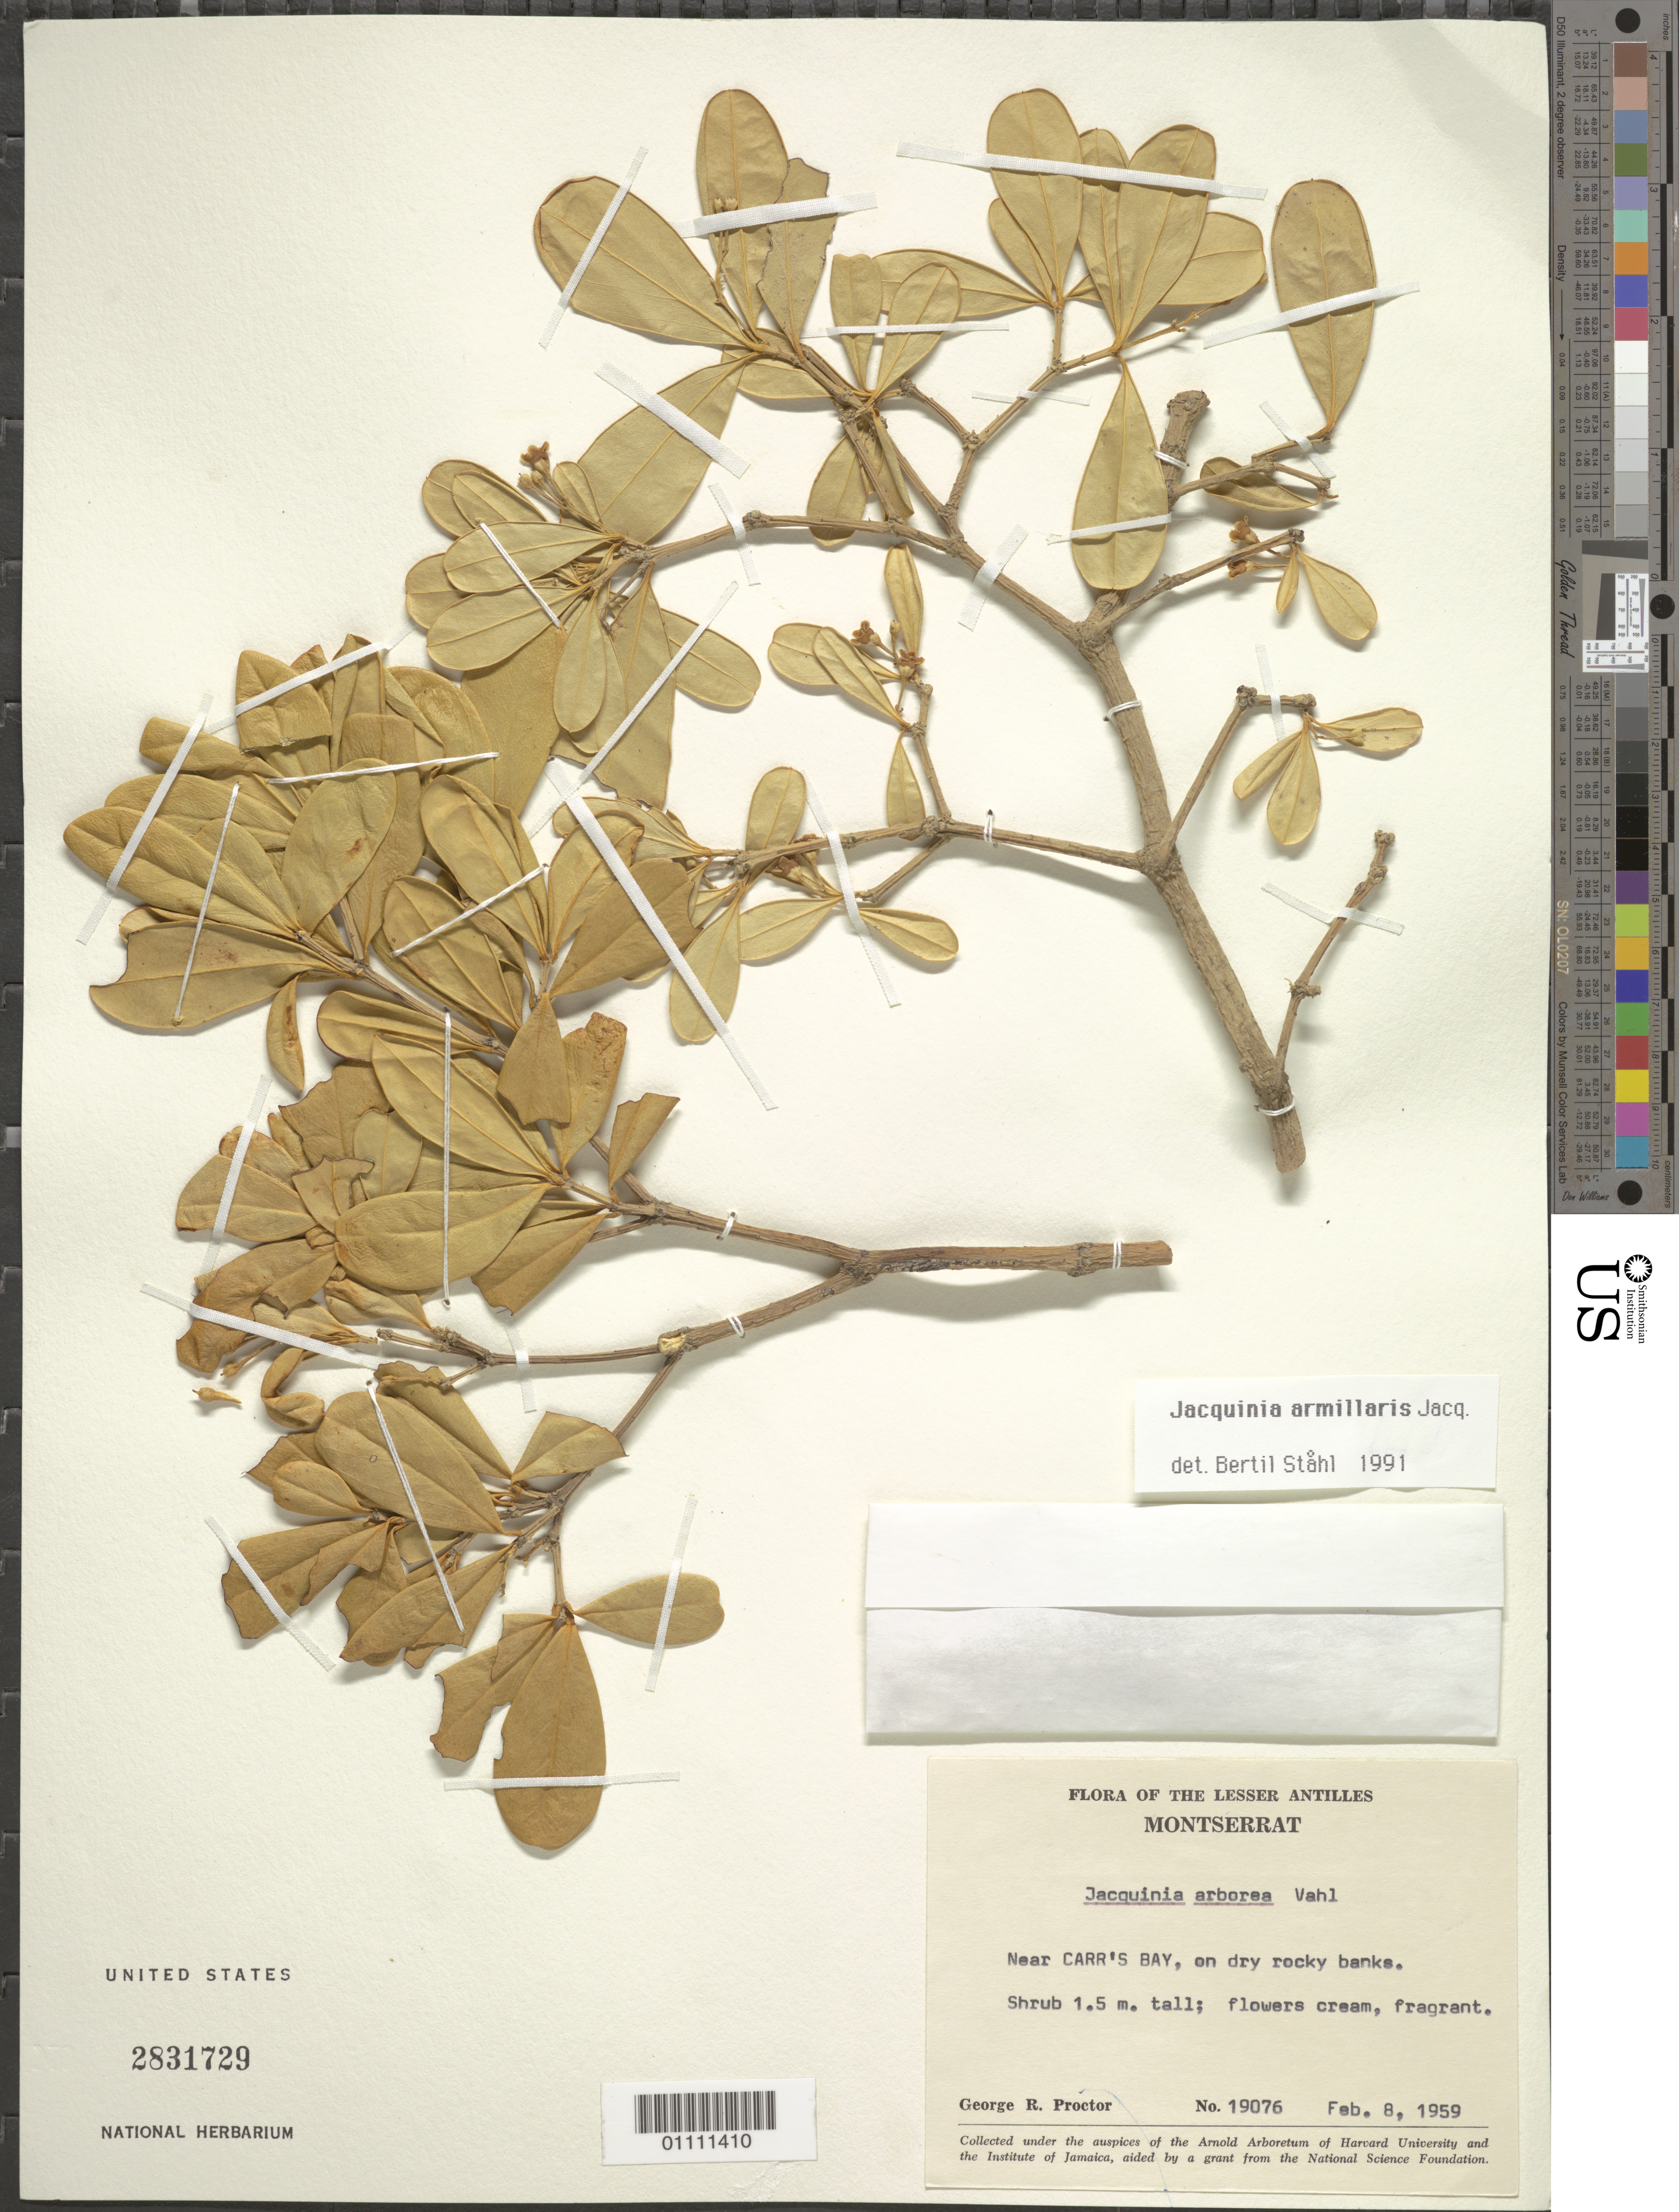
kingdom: Plantae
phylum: Tracheophyta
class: Magnoliopsida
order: Ericales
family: Primulaceae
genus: Jacquinia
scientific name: Jacquinia armillaris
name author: Jacq.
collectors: G. R. Proctor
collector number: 19076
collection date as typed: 08 Feb 1959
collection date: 1959-02-08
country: Montserrat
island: Montserrat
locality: Near Carr's Bay, on dry rocky banks.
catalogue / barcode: US 2831729